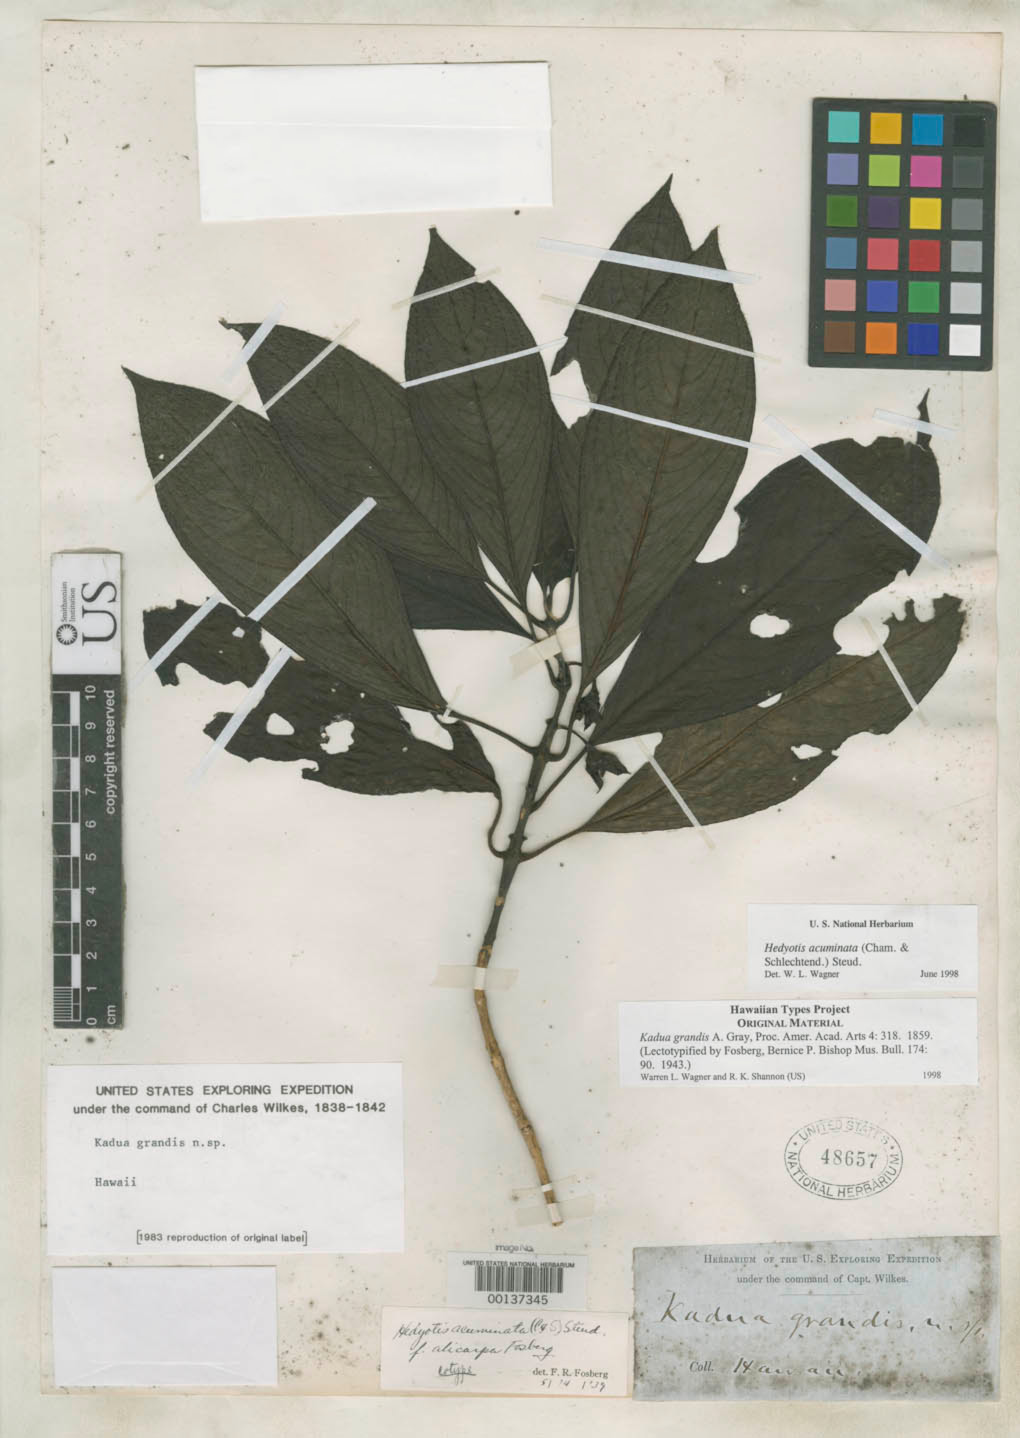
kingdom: Plantae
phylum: Tracheophyta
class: Magnoliopsida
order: Gentianales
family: Rubiaceae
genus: Kadua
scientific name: Kadua grandis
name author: A. Gray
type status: Lectotype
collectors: Wilkes Explor. Exped.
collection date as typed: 1838 to -- --- 1842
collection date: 1838/1842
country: United States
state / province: Hawaii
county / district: Hawaii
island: Hawaii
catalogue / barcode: US 48657